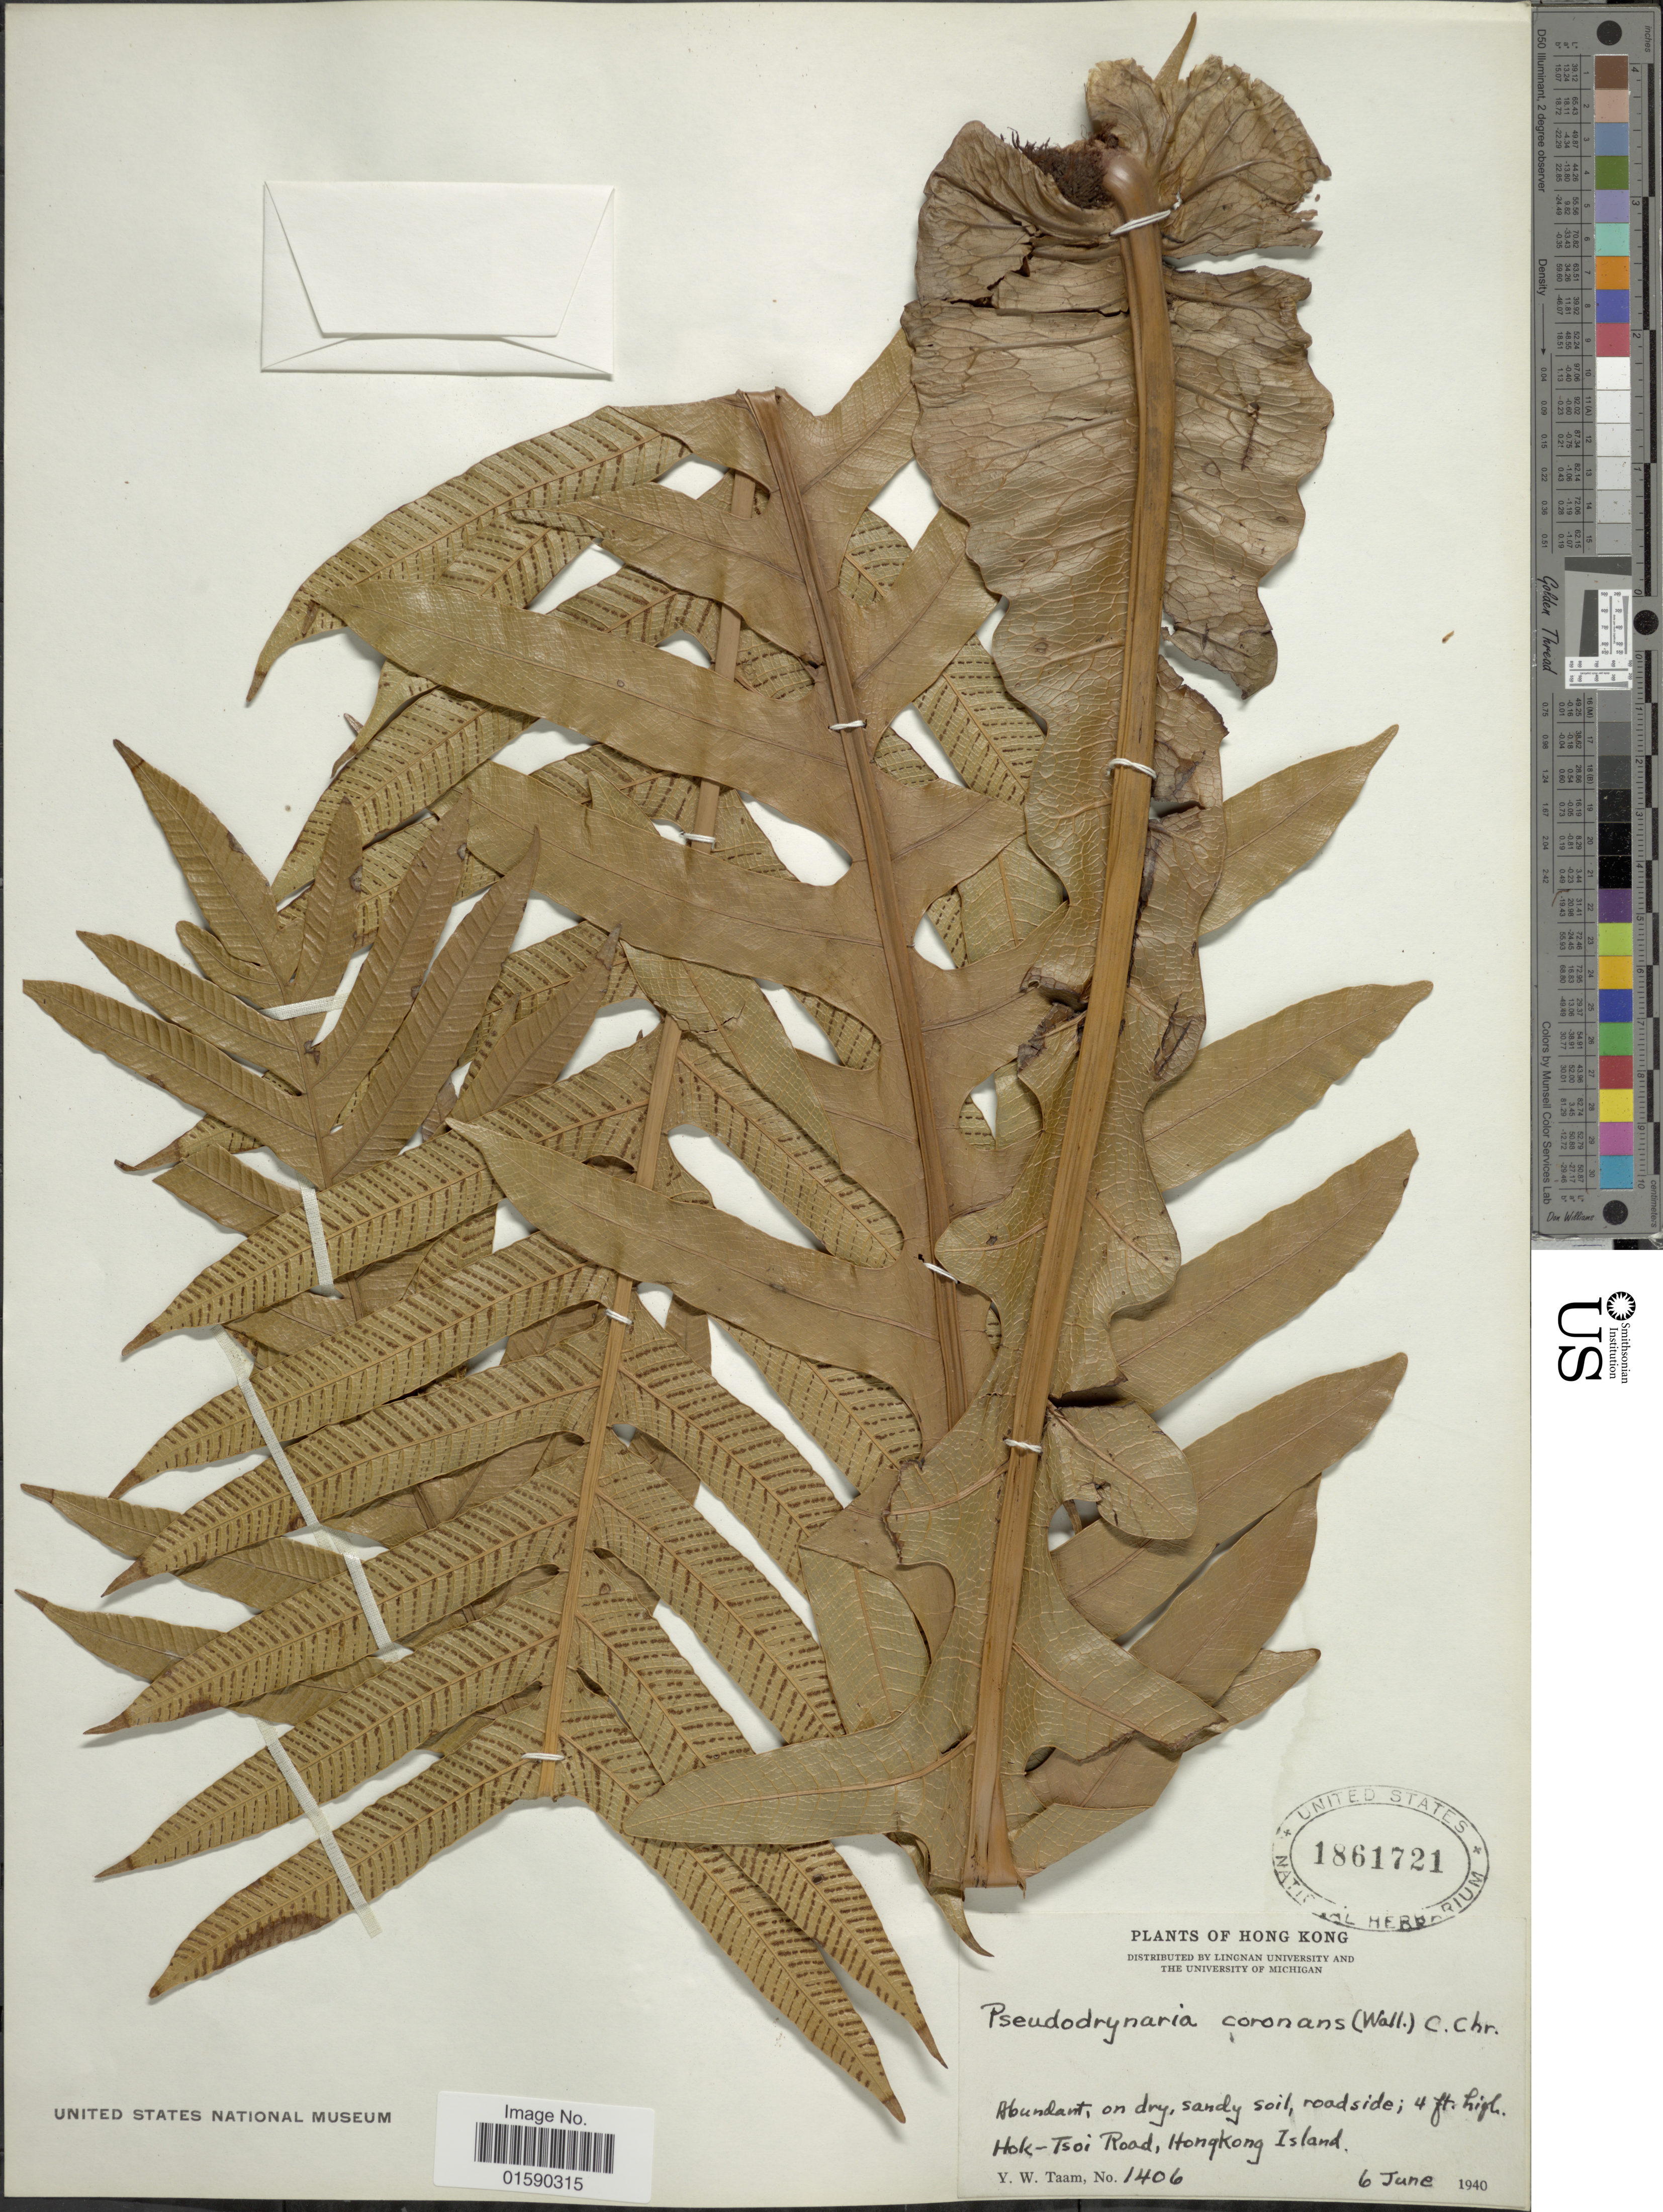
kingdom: Plantae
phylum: Tracheophyta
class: Polypodiopsida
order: Polypodiales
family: Polypodiaceae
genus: Aglaomorpha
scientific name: Aglaomorpha coronans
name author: (Wall. ex Mett.) Copel.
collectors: Y. W. Taam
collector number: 1406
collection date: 1940-06-06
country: China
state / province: Hong Kong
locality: Hong Kong. Hok-Tsoi Road, Hongkong Island.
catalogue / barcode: US 1861721